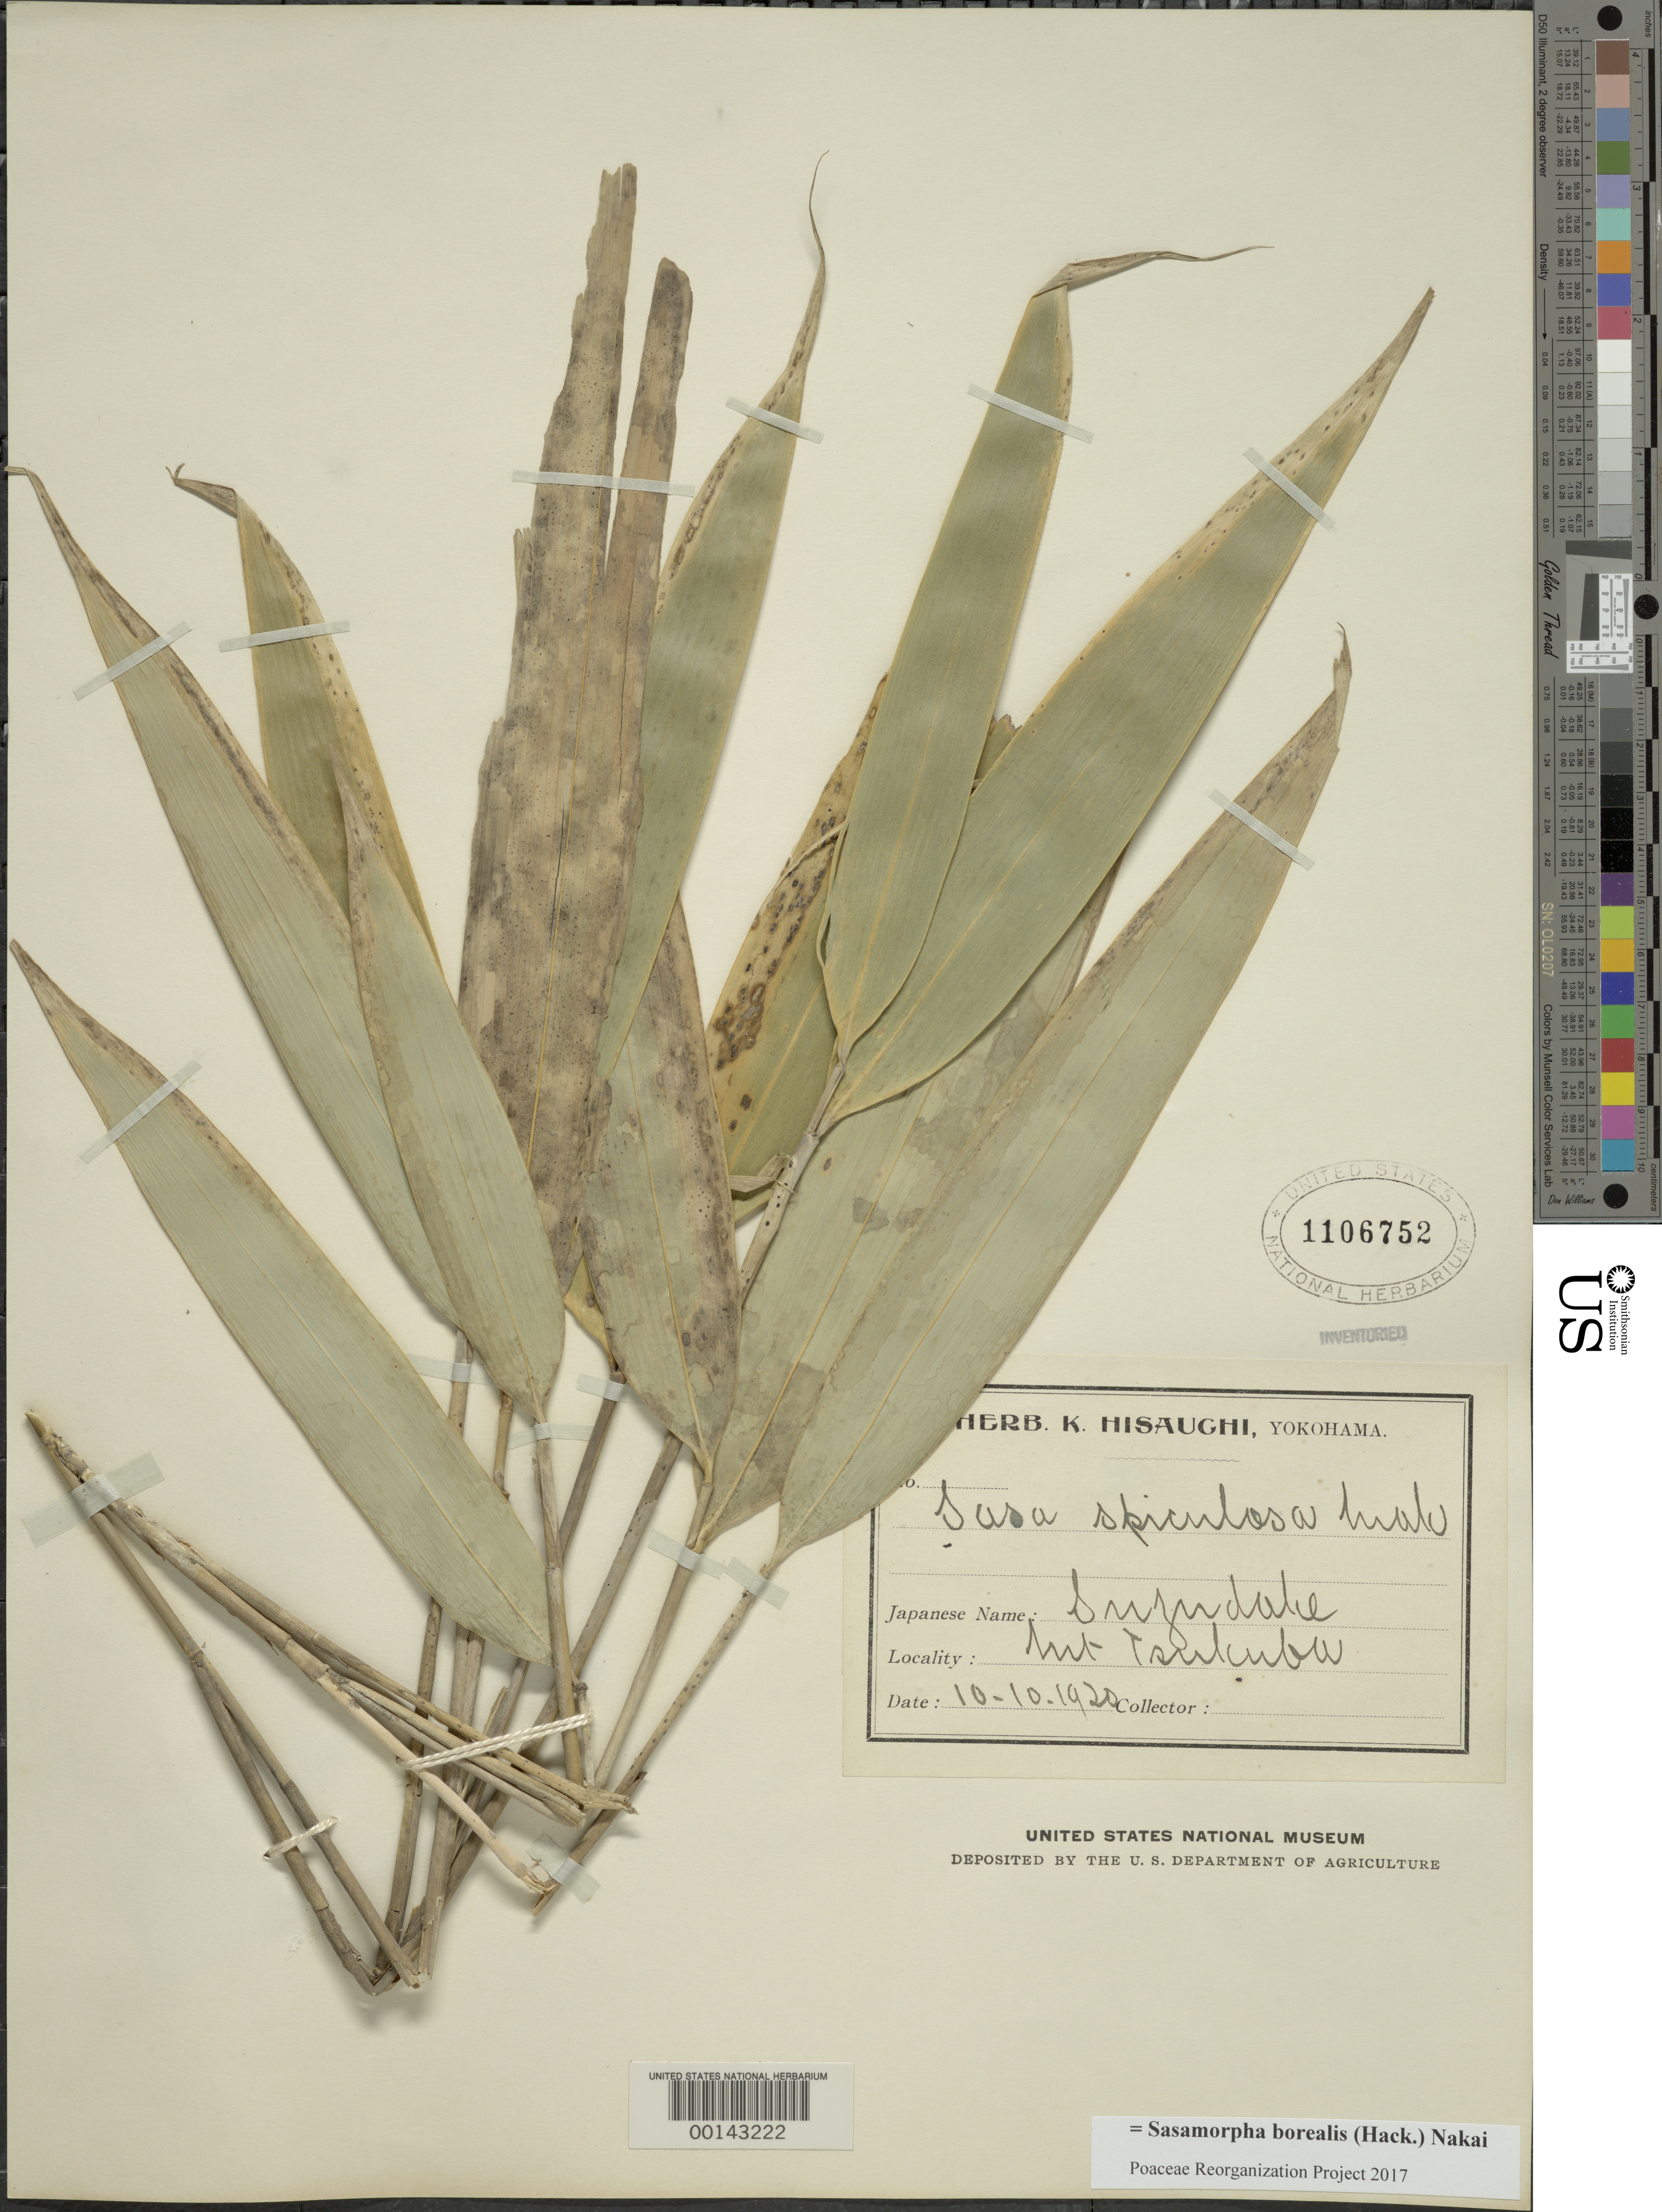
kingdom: Plantae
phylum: Tracheophyta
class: Liliopsida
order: Poales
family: Poaceae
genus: Sasamorpha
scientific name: Sasamorpha borealis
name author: (Hack.) Nakai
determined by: Poaceae Reorganization Project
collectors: K. Hisauchi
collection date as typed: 10 Oct 1920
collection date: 1920-10-10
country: Japan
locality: Yokohama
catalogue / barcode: US 1106752